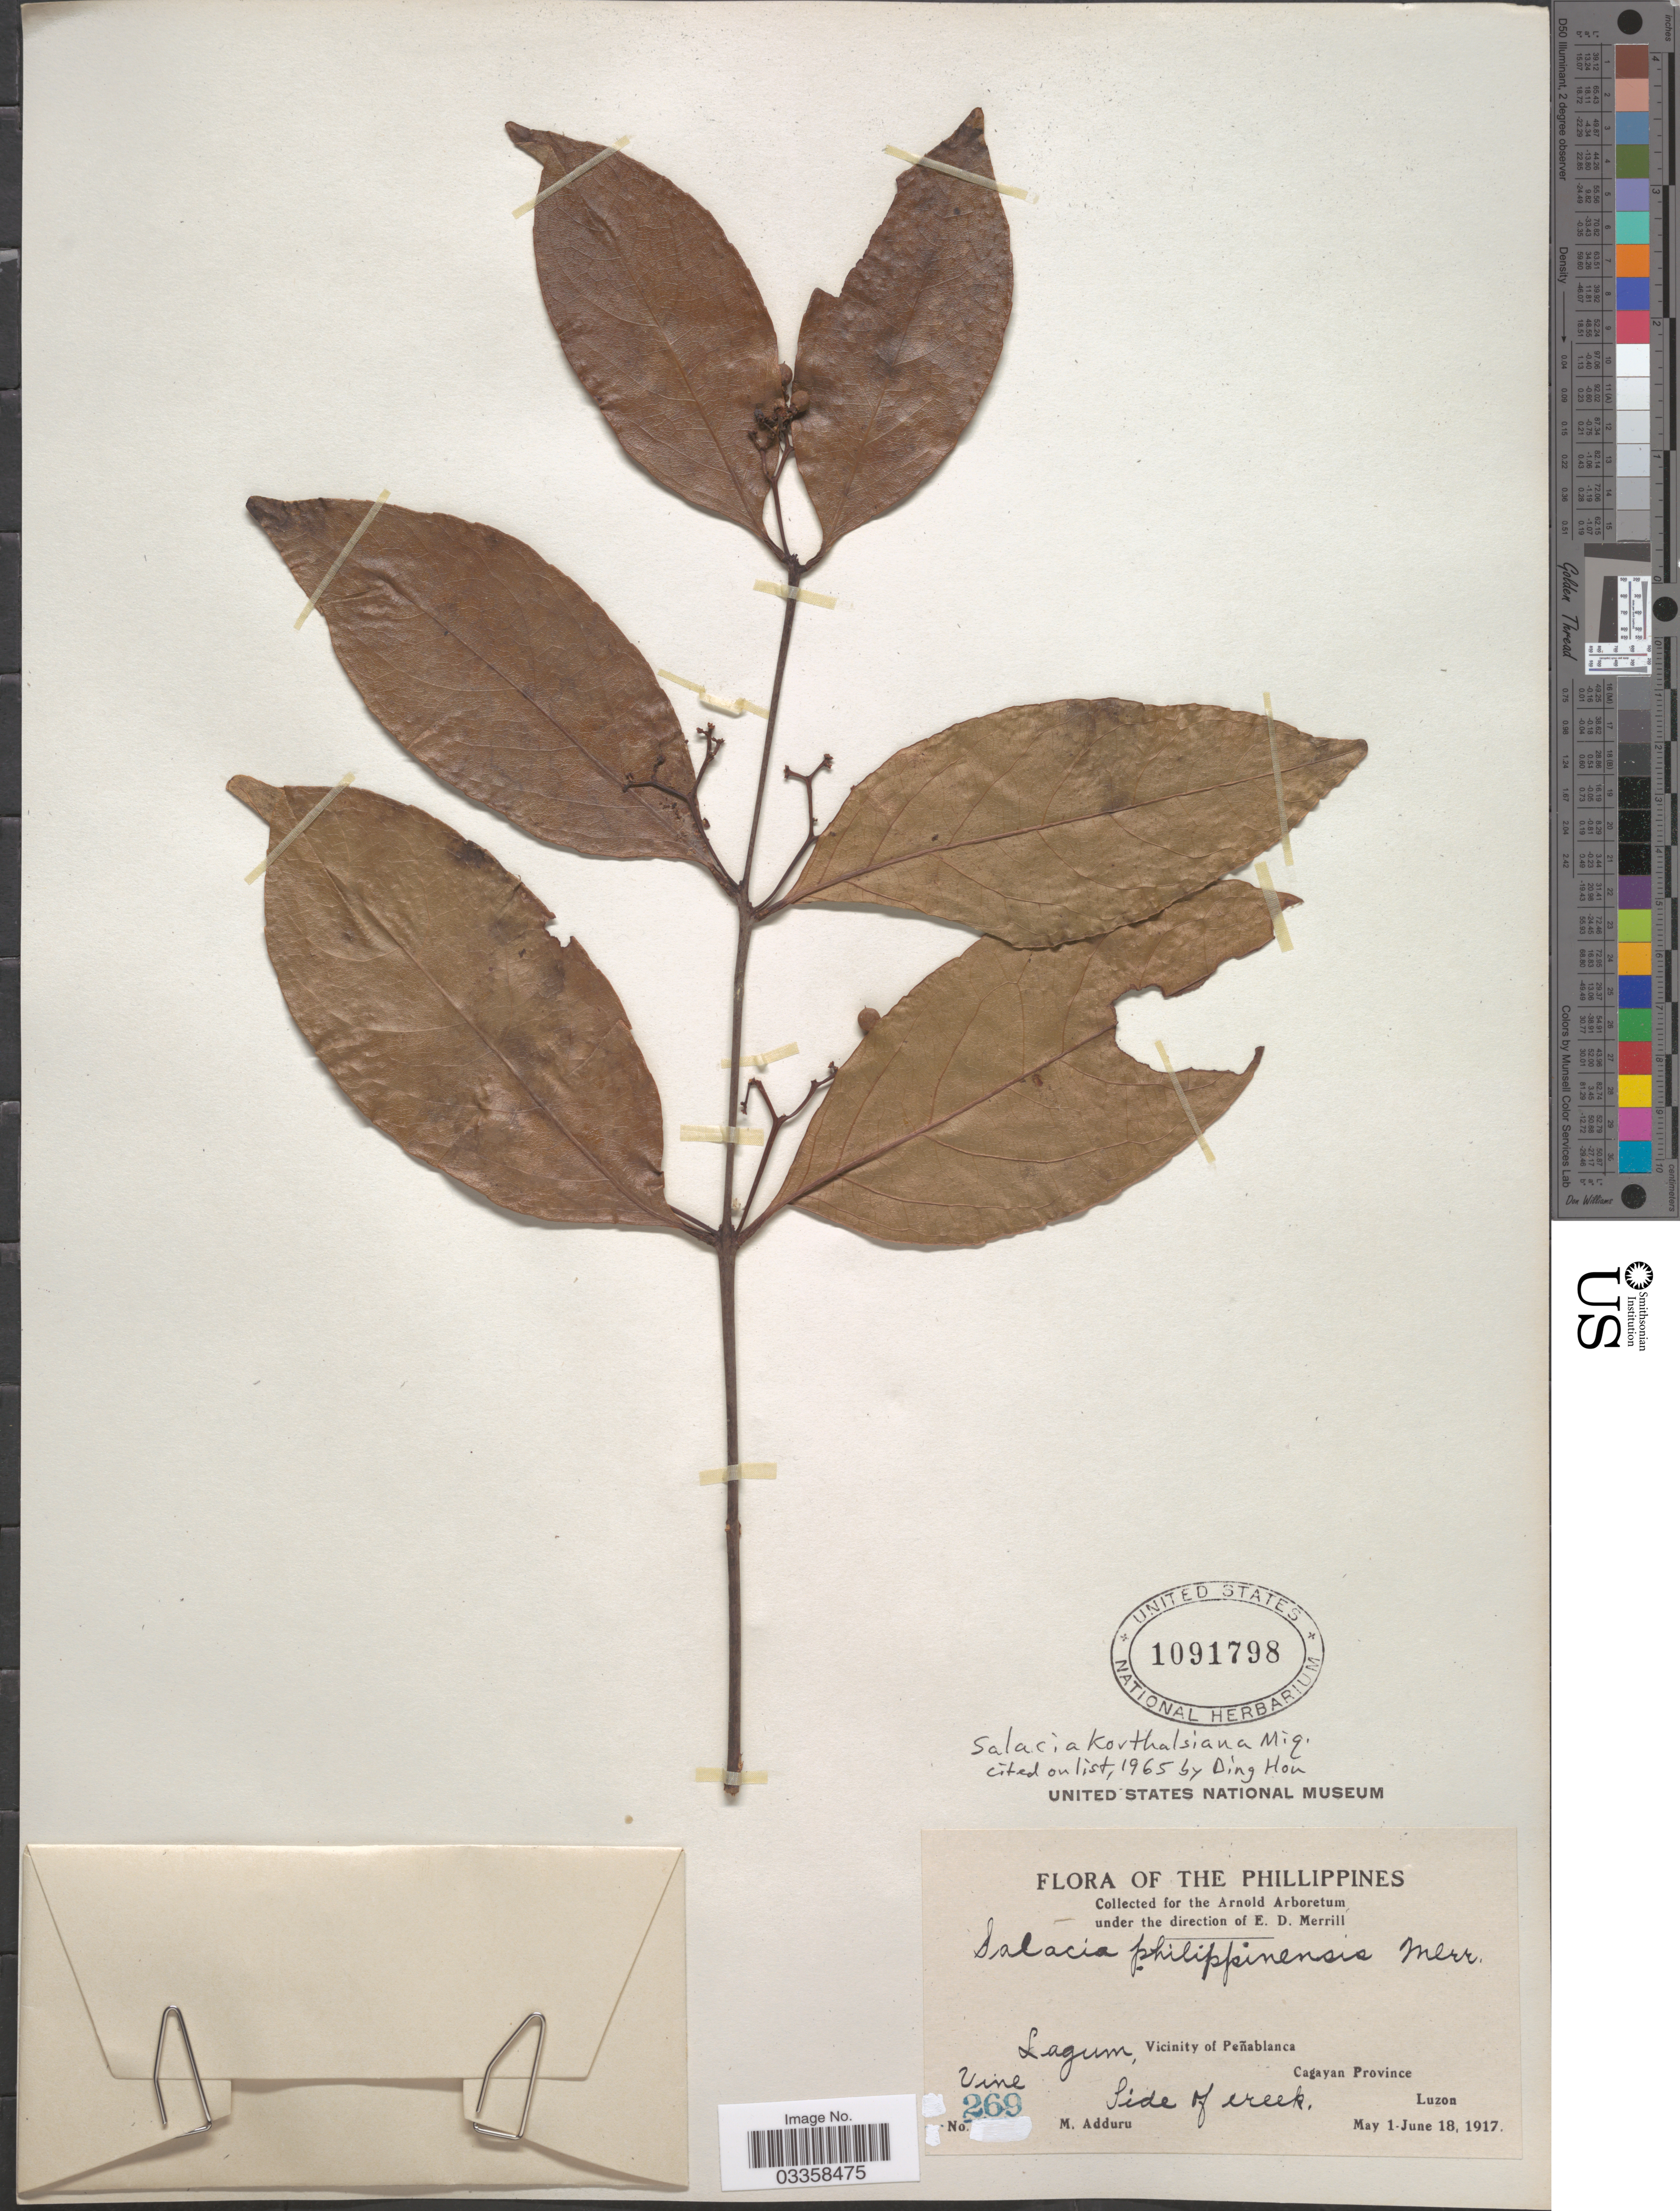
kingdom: Plantae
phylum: Tracheophyta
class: Magnoliopsida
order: Celastrales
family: Celastraceae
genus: Salacia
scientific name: Salacia korthalsiana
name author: Miq.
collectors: M. Adduru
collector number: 269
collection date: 1917-05-01/1917-06-18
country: Philippines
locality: Vicinity of Peñablanca. Cagayan Province. Luzon.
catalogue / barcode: US 1091798